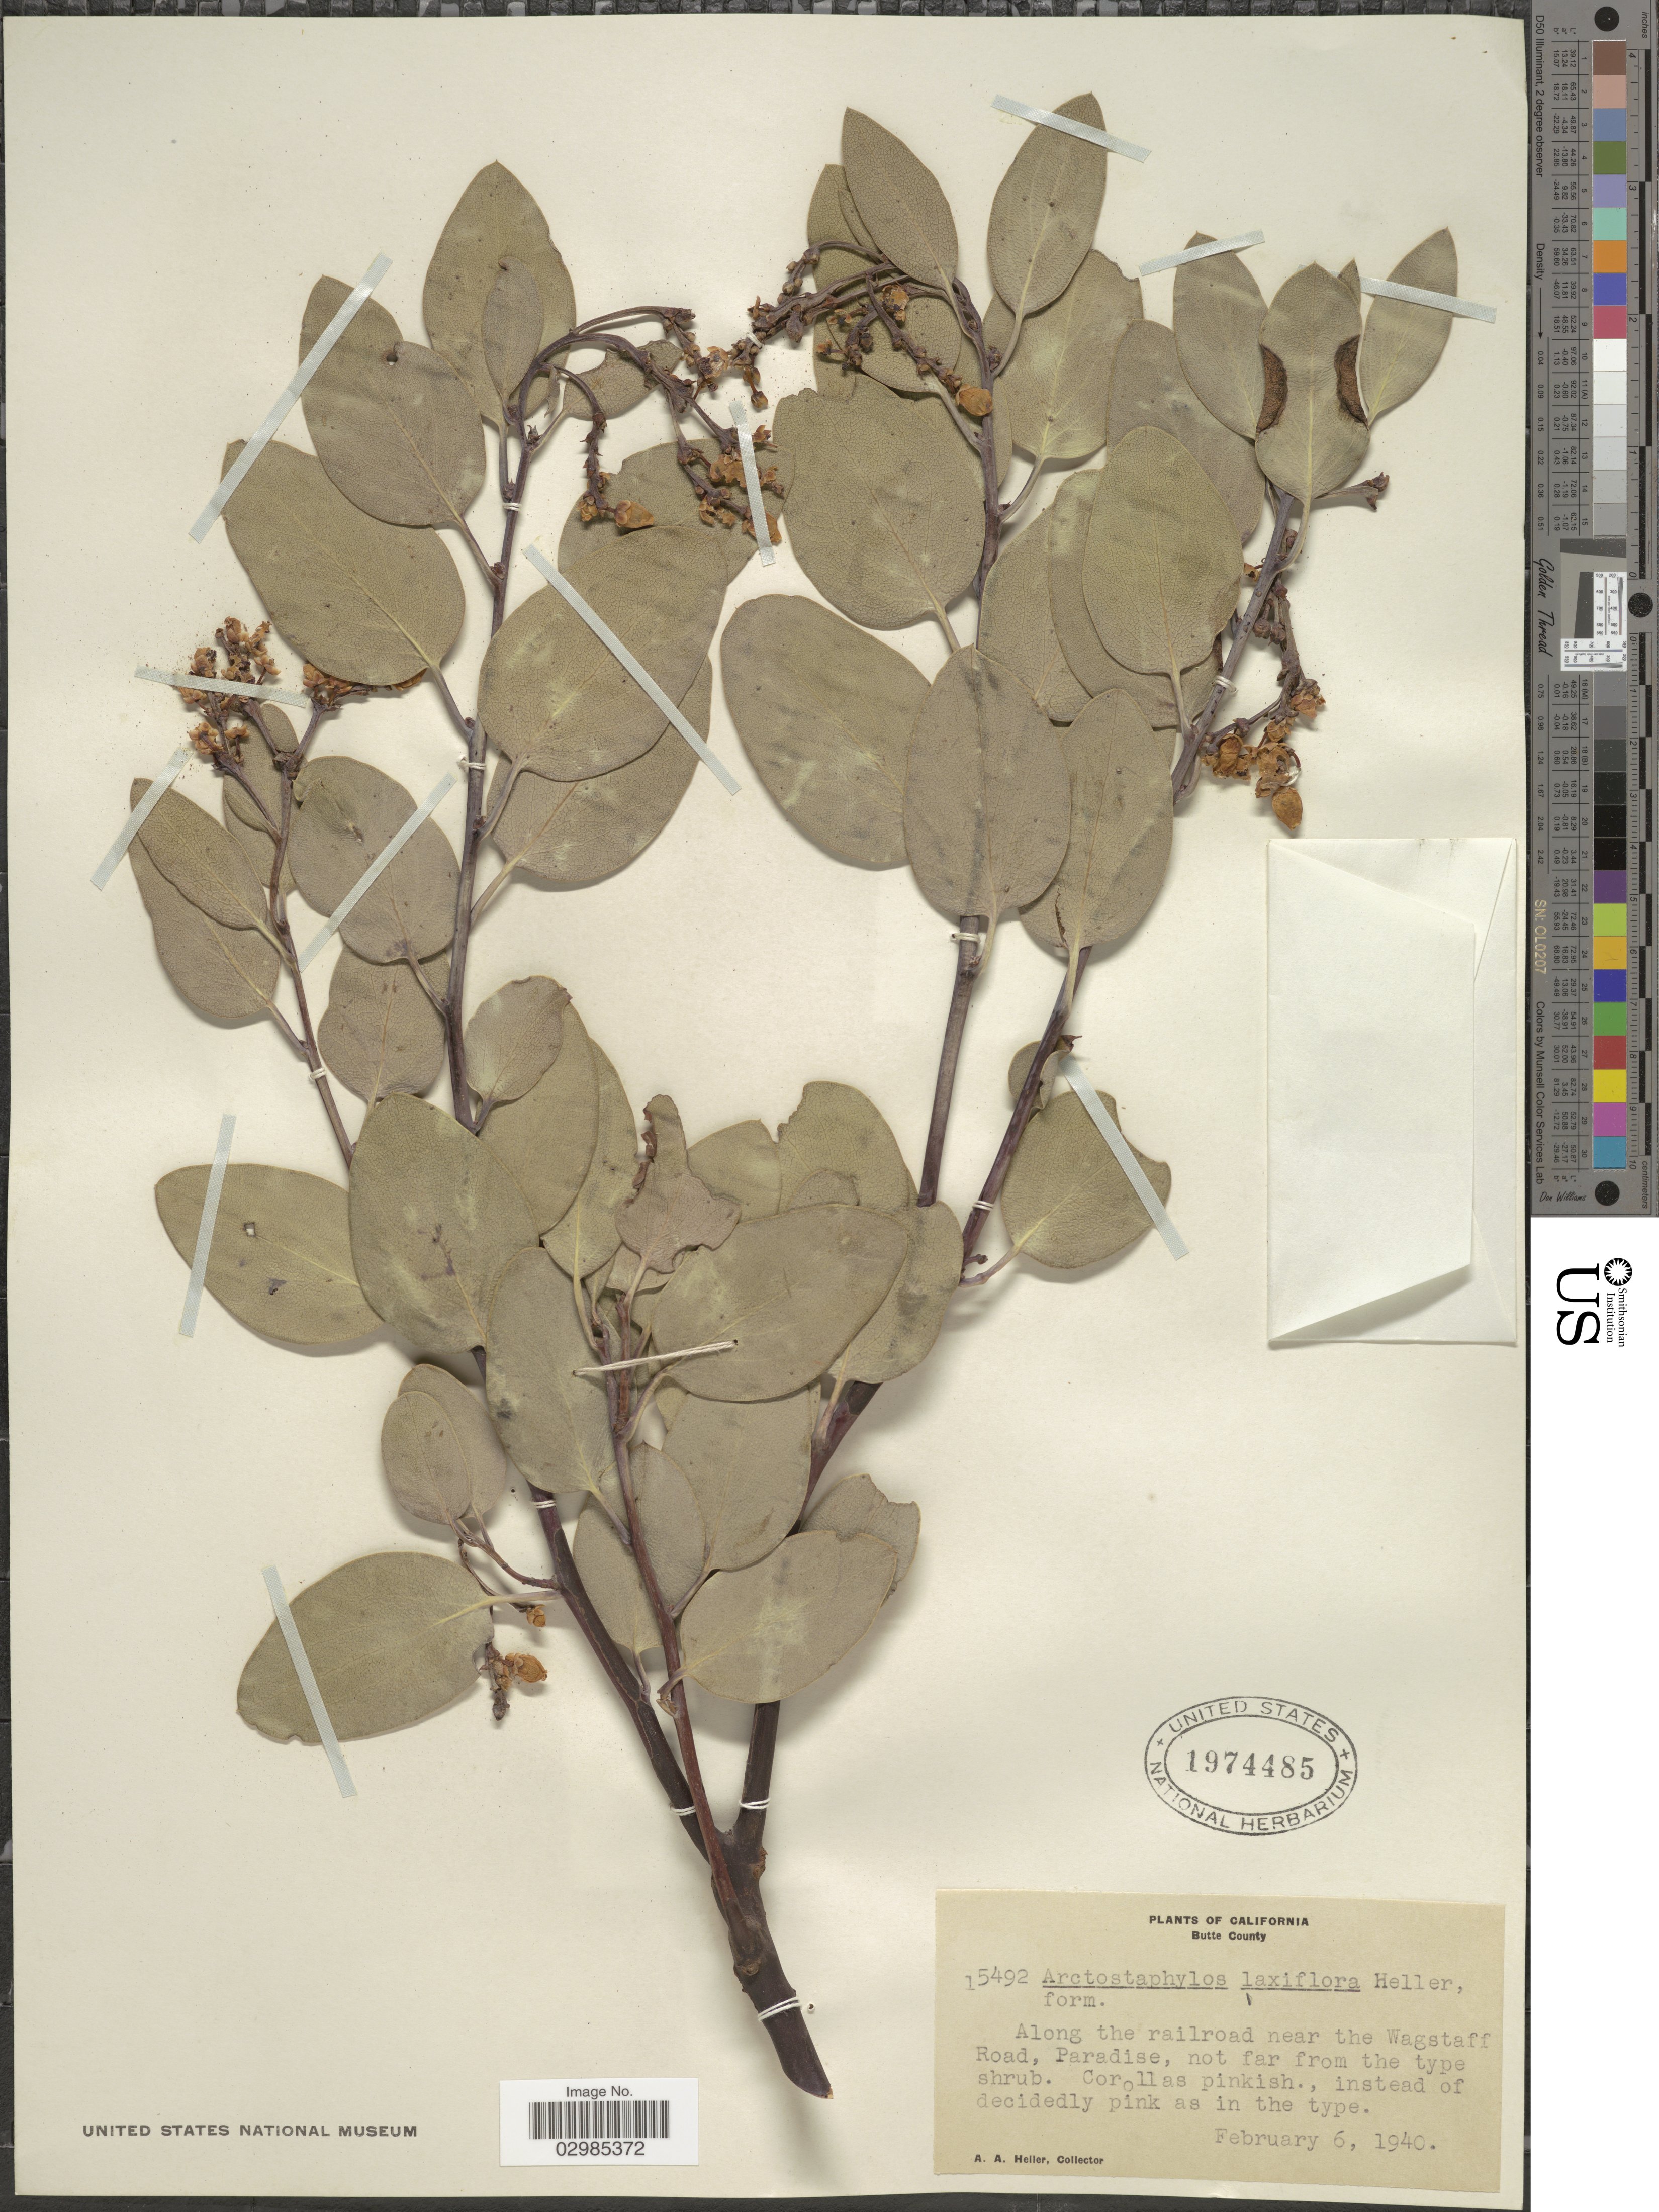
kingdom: Plantae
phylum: Tracheophyta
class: Magnoliopsida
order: Ericales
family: Ericaceae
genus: Arctostaphylos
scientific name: Arctostaphylos cratericola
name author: (Donn. Sm.) Donn. Sm.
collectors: A. A. Heller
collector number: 15492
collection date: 1940-02-06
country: United States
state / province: California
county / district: Butte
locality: Butte County. Along the railroad near the Wagstaff Road, Paradise.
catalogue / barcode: US 1974485